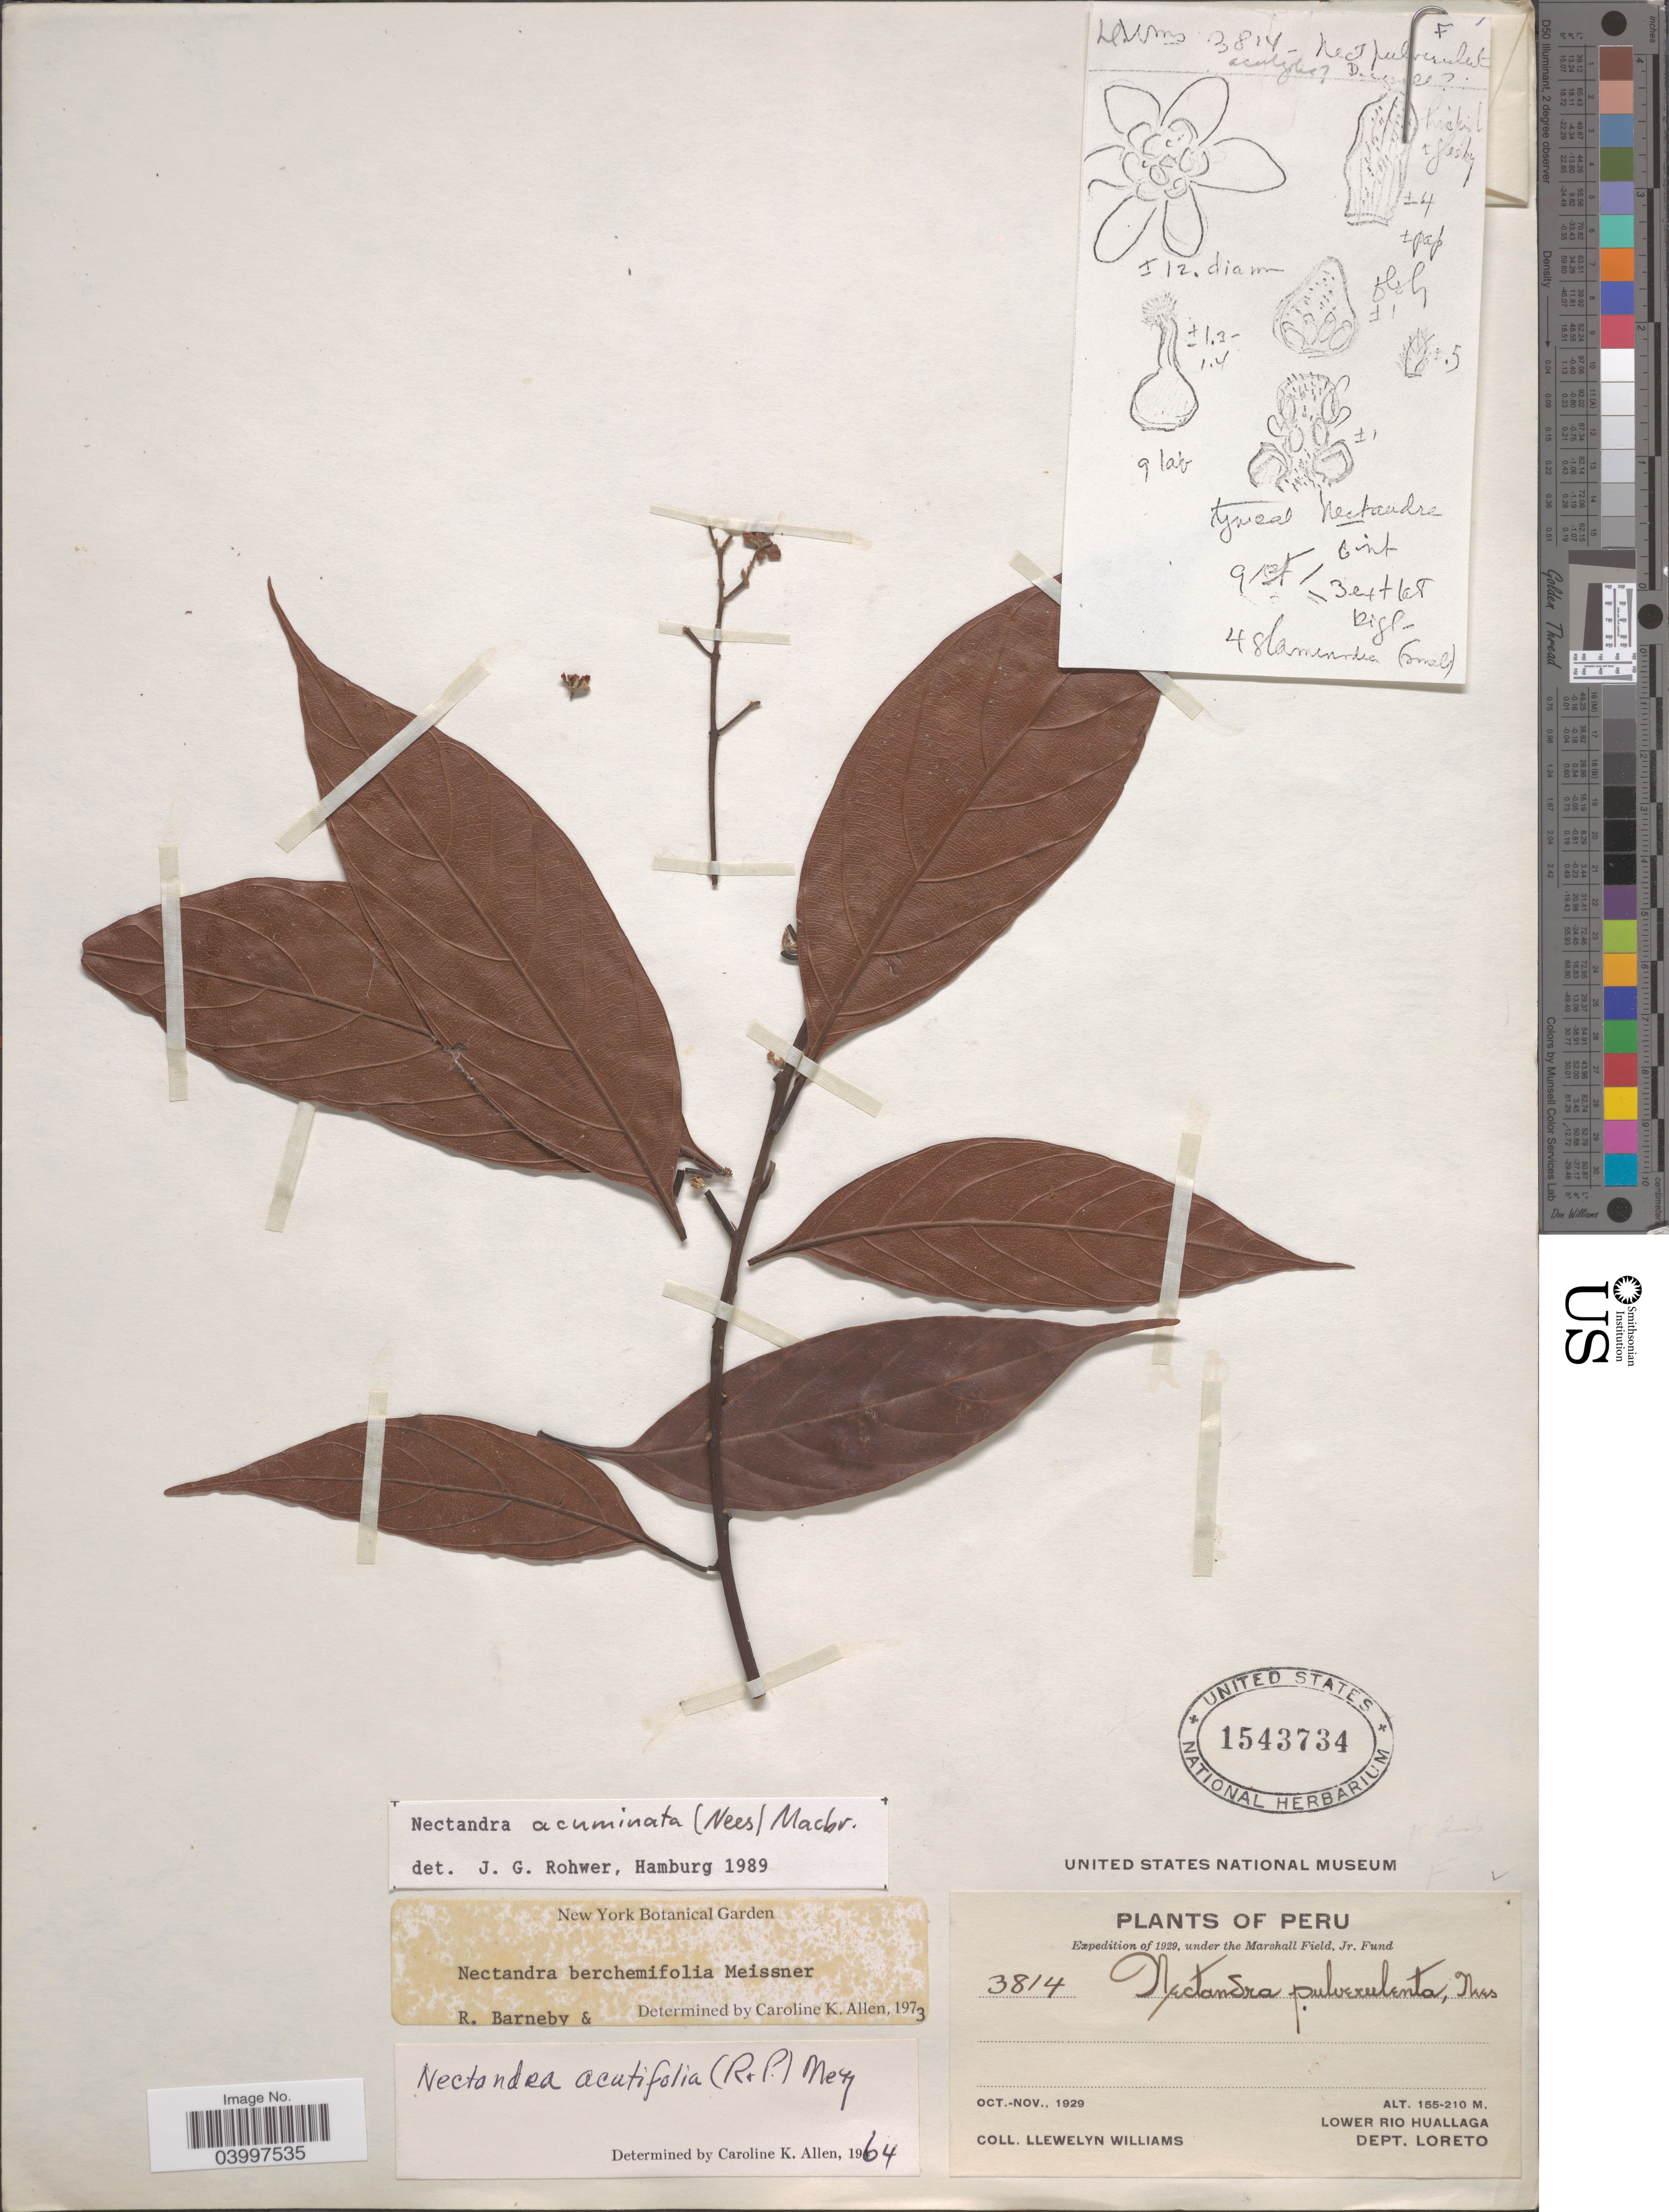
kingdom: Plantae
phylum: Tracheophyta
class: Magnoliopsida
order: Laurales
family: Lauraceae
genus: Nectandra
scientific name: Nectandra acuminata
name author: (Nees & C. Mart.) J.F. Macbr.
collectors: Ll. Williams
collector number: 3814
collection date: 1929-10/1929-11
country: Peru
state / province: Loreto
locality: Lower Rio Huallaga. Dept. Loreto.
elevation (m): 155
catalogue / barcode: US 1543734